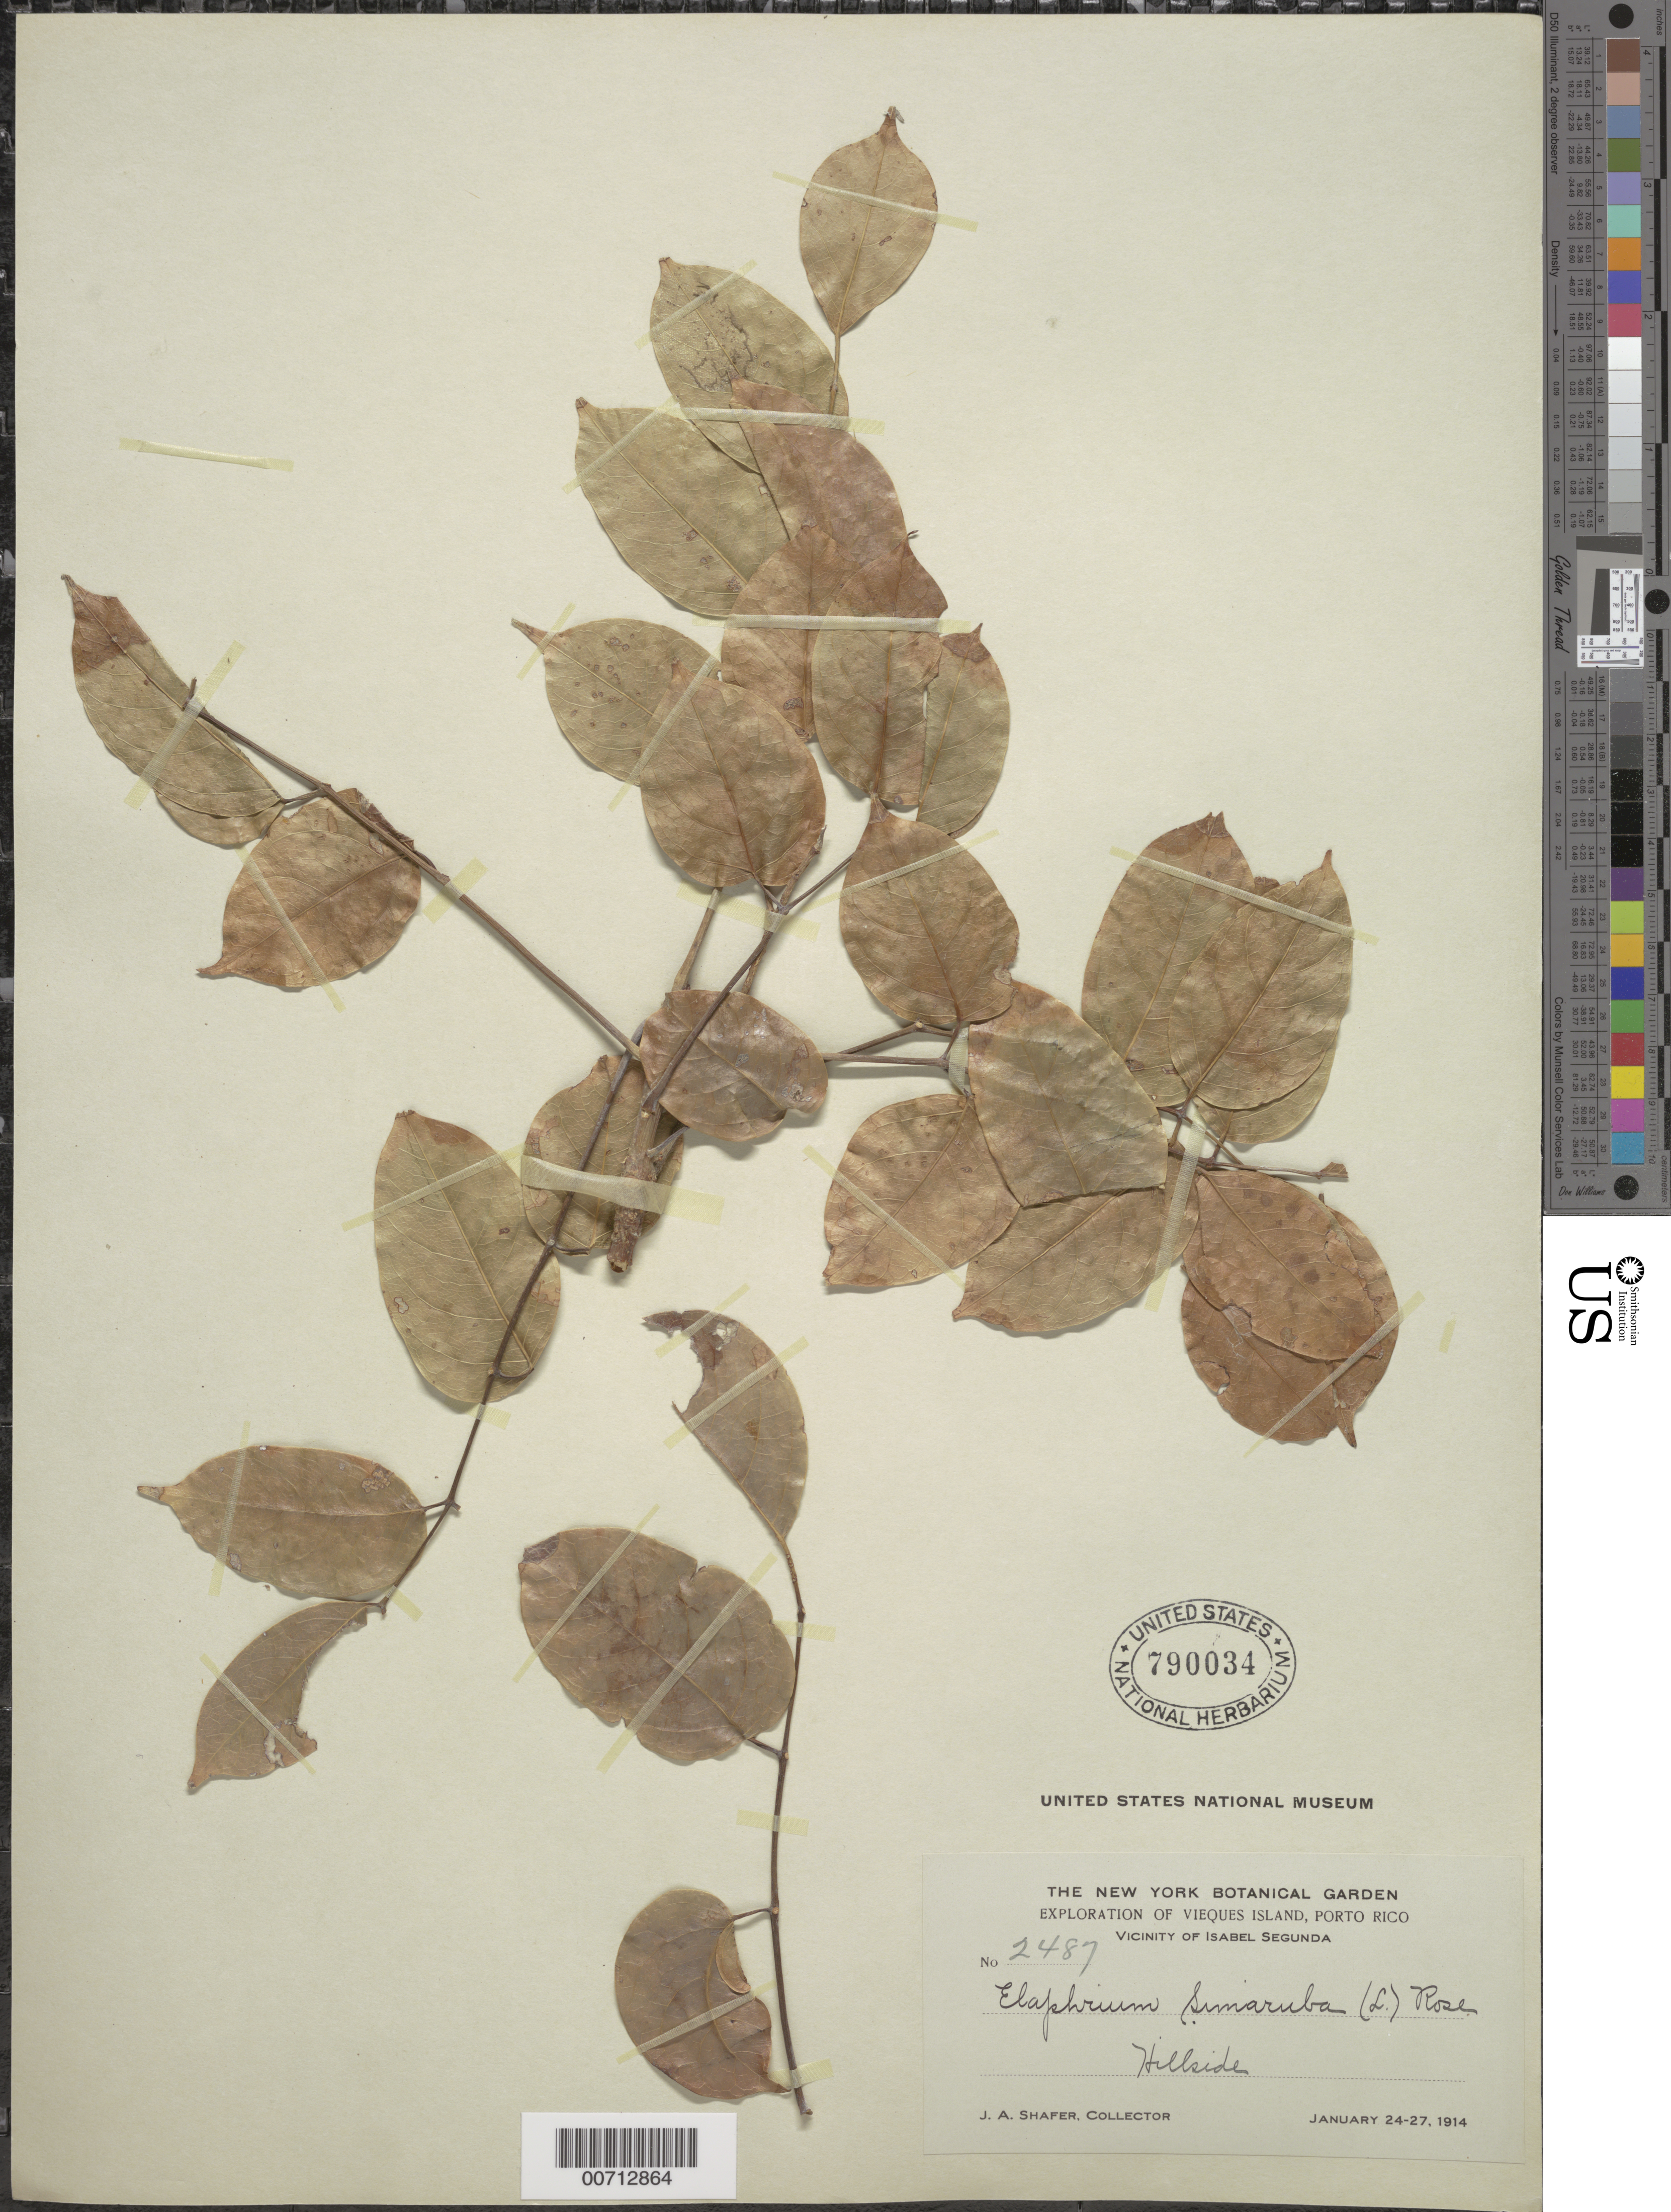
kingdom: Plantae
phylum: Tracheophyta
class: Magnoliopsida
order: Sapindales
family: Burseraceae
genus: Bursera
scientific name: Bursera simaruba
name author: (L.) Sarg.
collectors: J. A. Shafer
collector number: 2487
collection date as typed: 24 Jan 1914 to 27 Jan 1914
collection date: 1914-01-24/1914-01-27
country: Puerto Rico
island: Vieques Island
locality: Isabel Segunda, vic of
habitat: Hillside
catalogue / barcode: US 790034